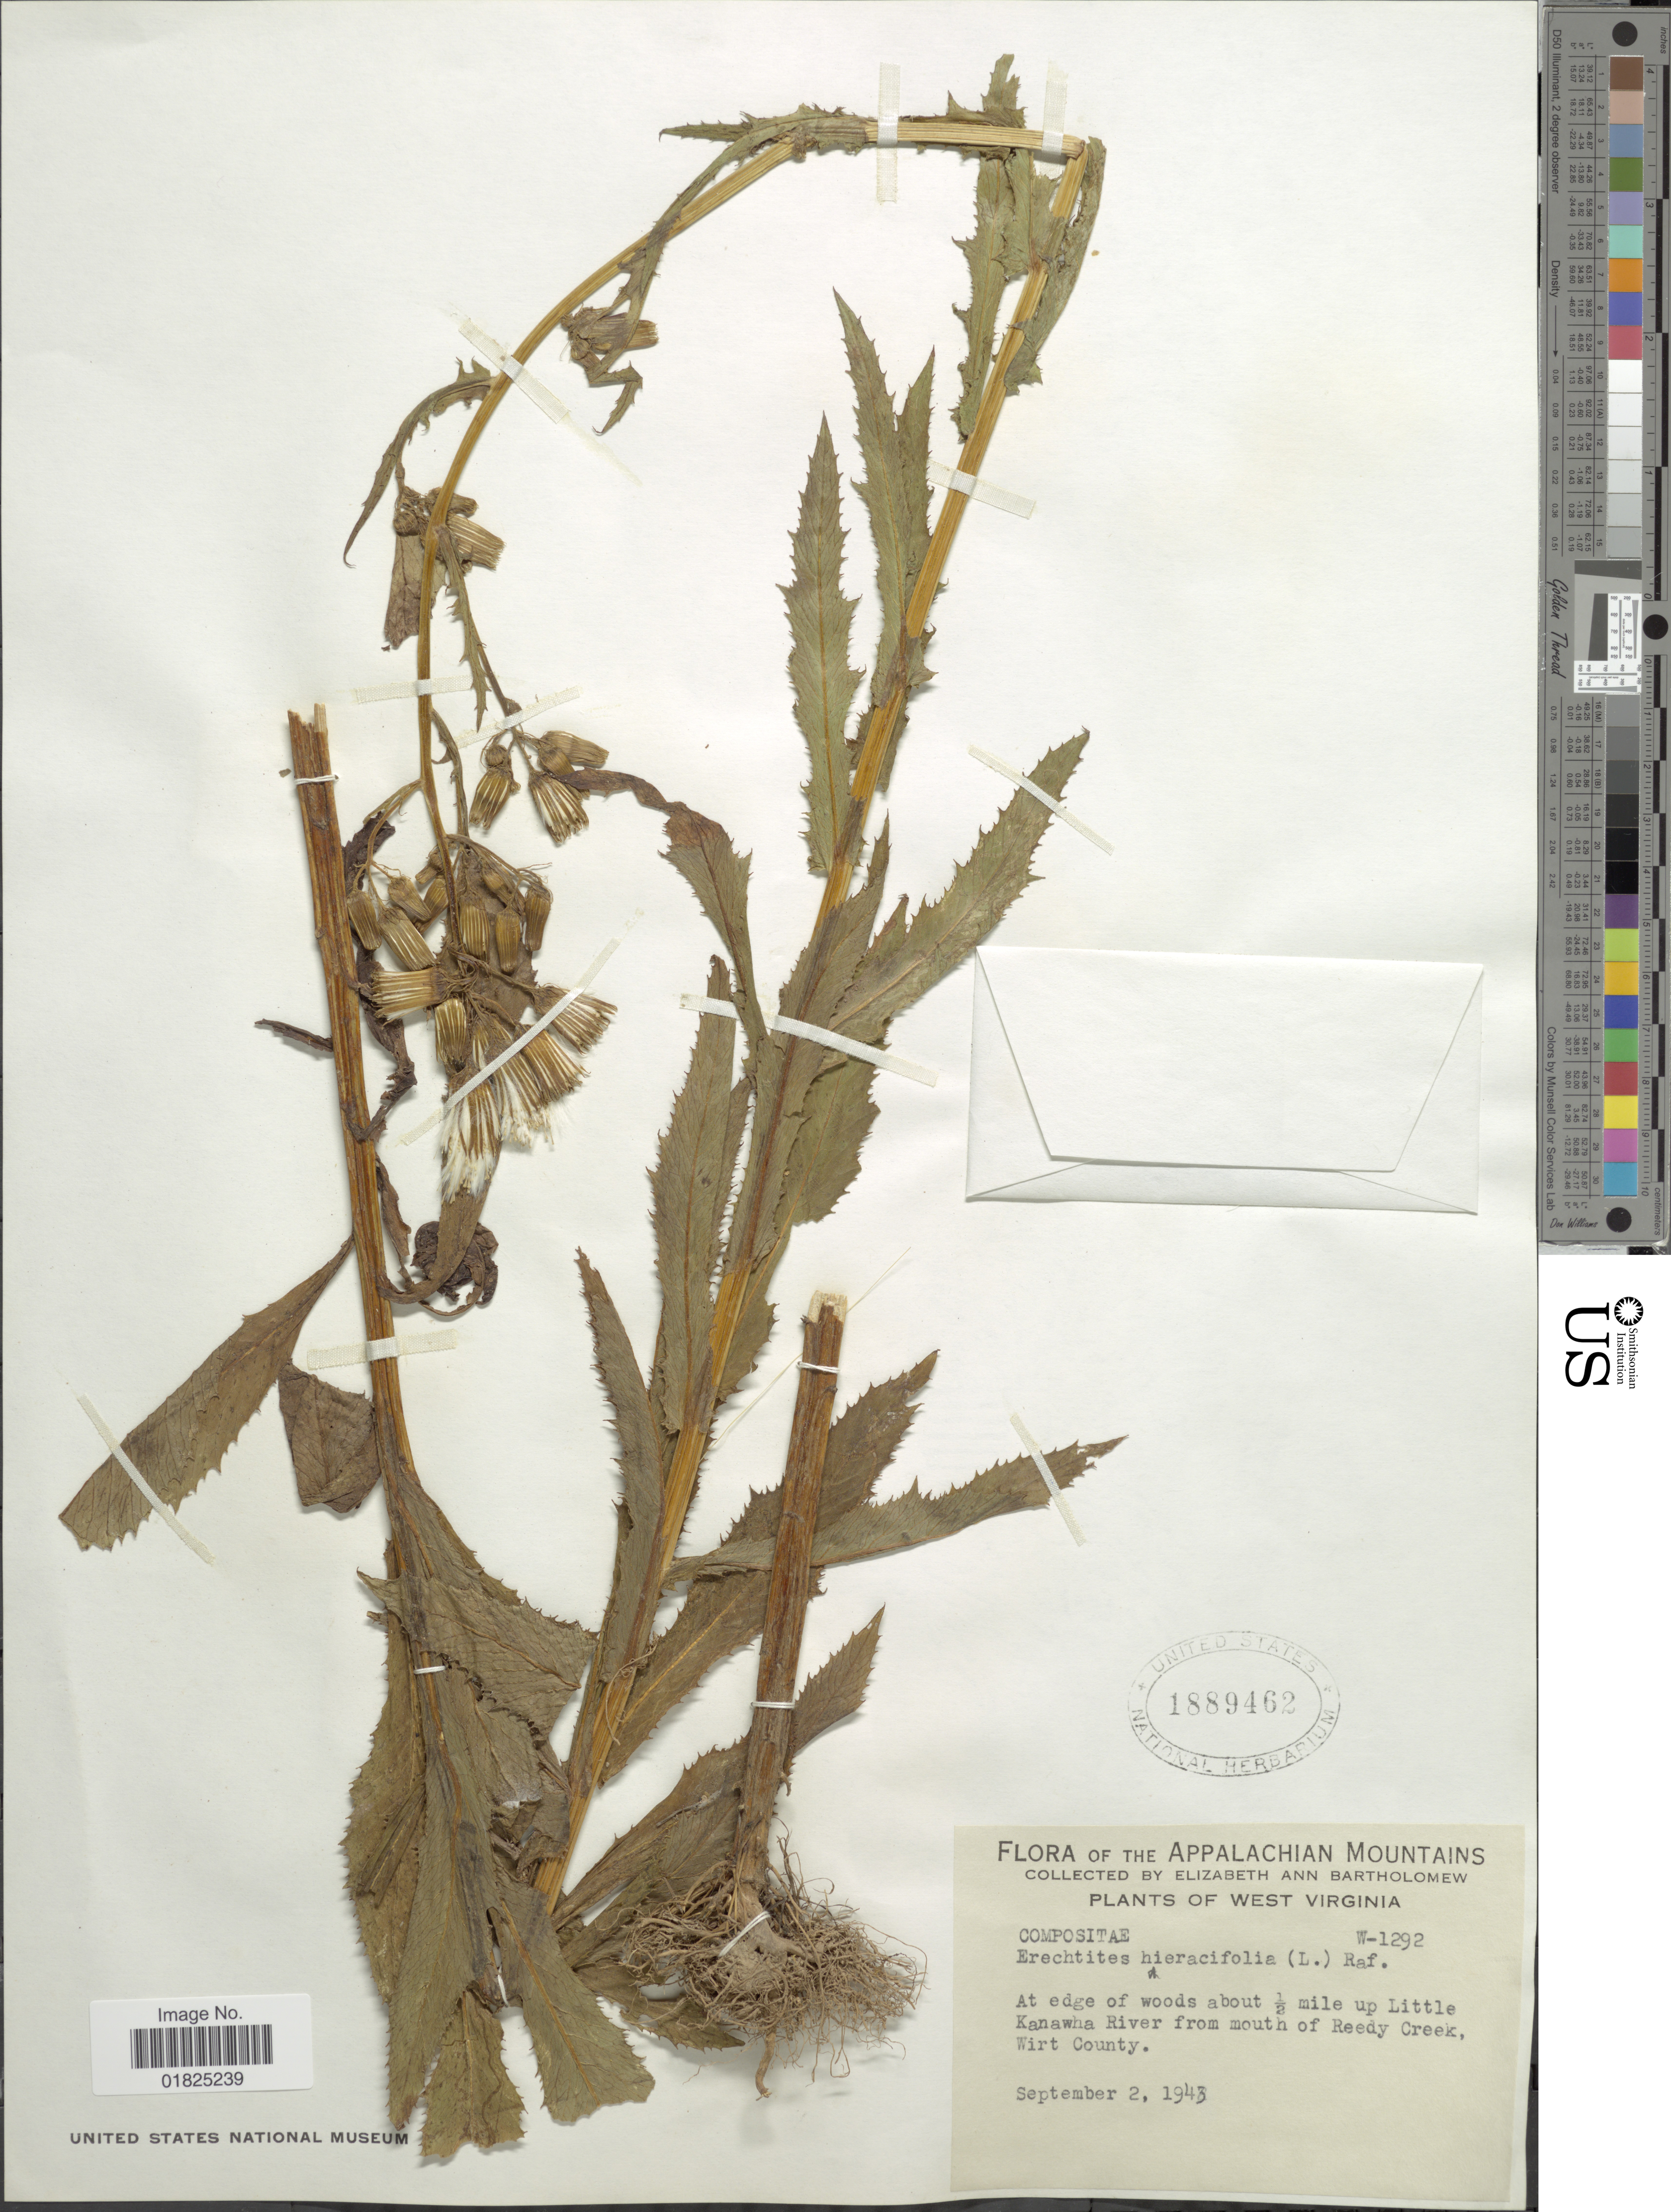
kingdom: Plantae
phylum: Tracheophyta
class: Magnoliopsida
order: Asterales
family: Asteraceae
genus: Erechtites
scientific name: Erechtites hieraciifolius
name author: (L.) Raf. ex DC.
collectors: E. Bartholomew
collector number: W-1292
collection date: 1943-09-02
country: United States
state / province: West Virginia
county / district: Wirt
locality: Appalachian Mountains. About 1/2 mile up Little Kanawha River from mouth of Reedy Creek, Wirt County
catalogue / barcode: US 1889462